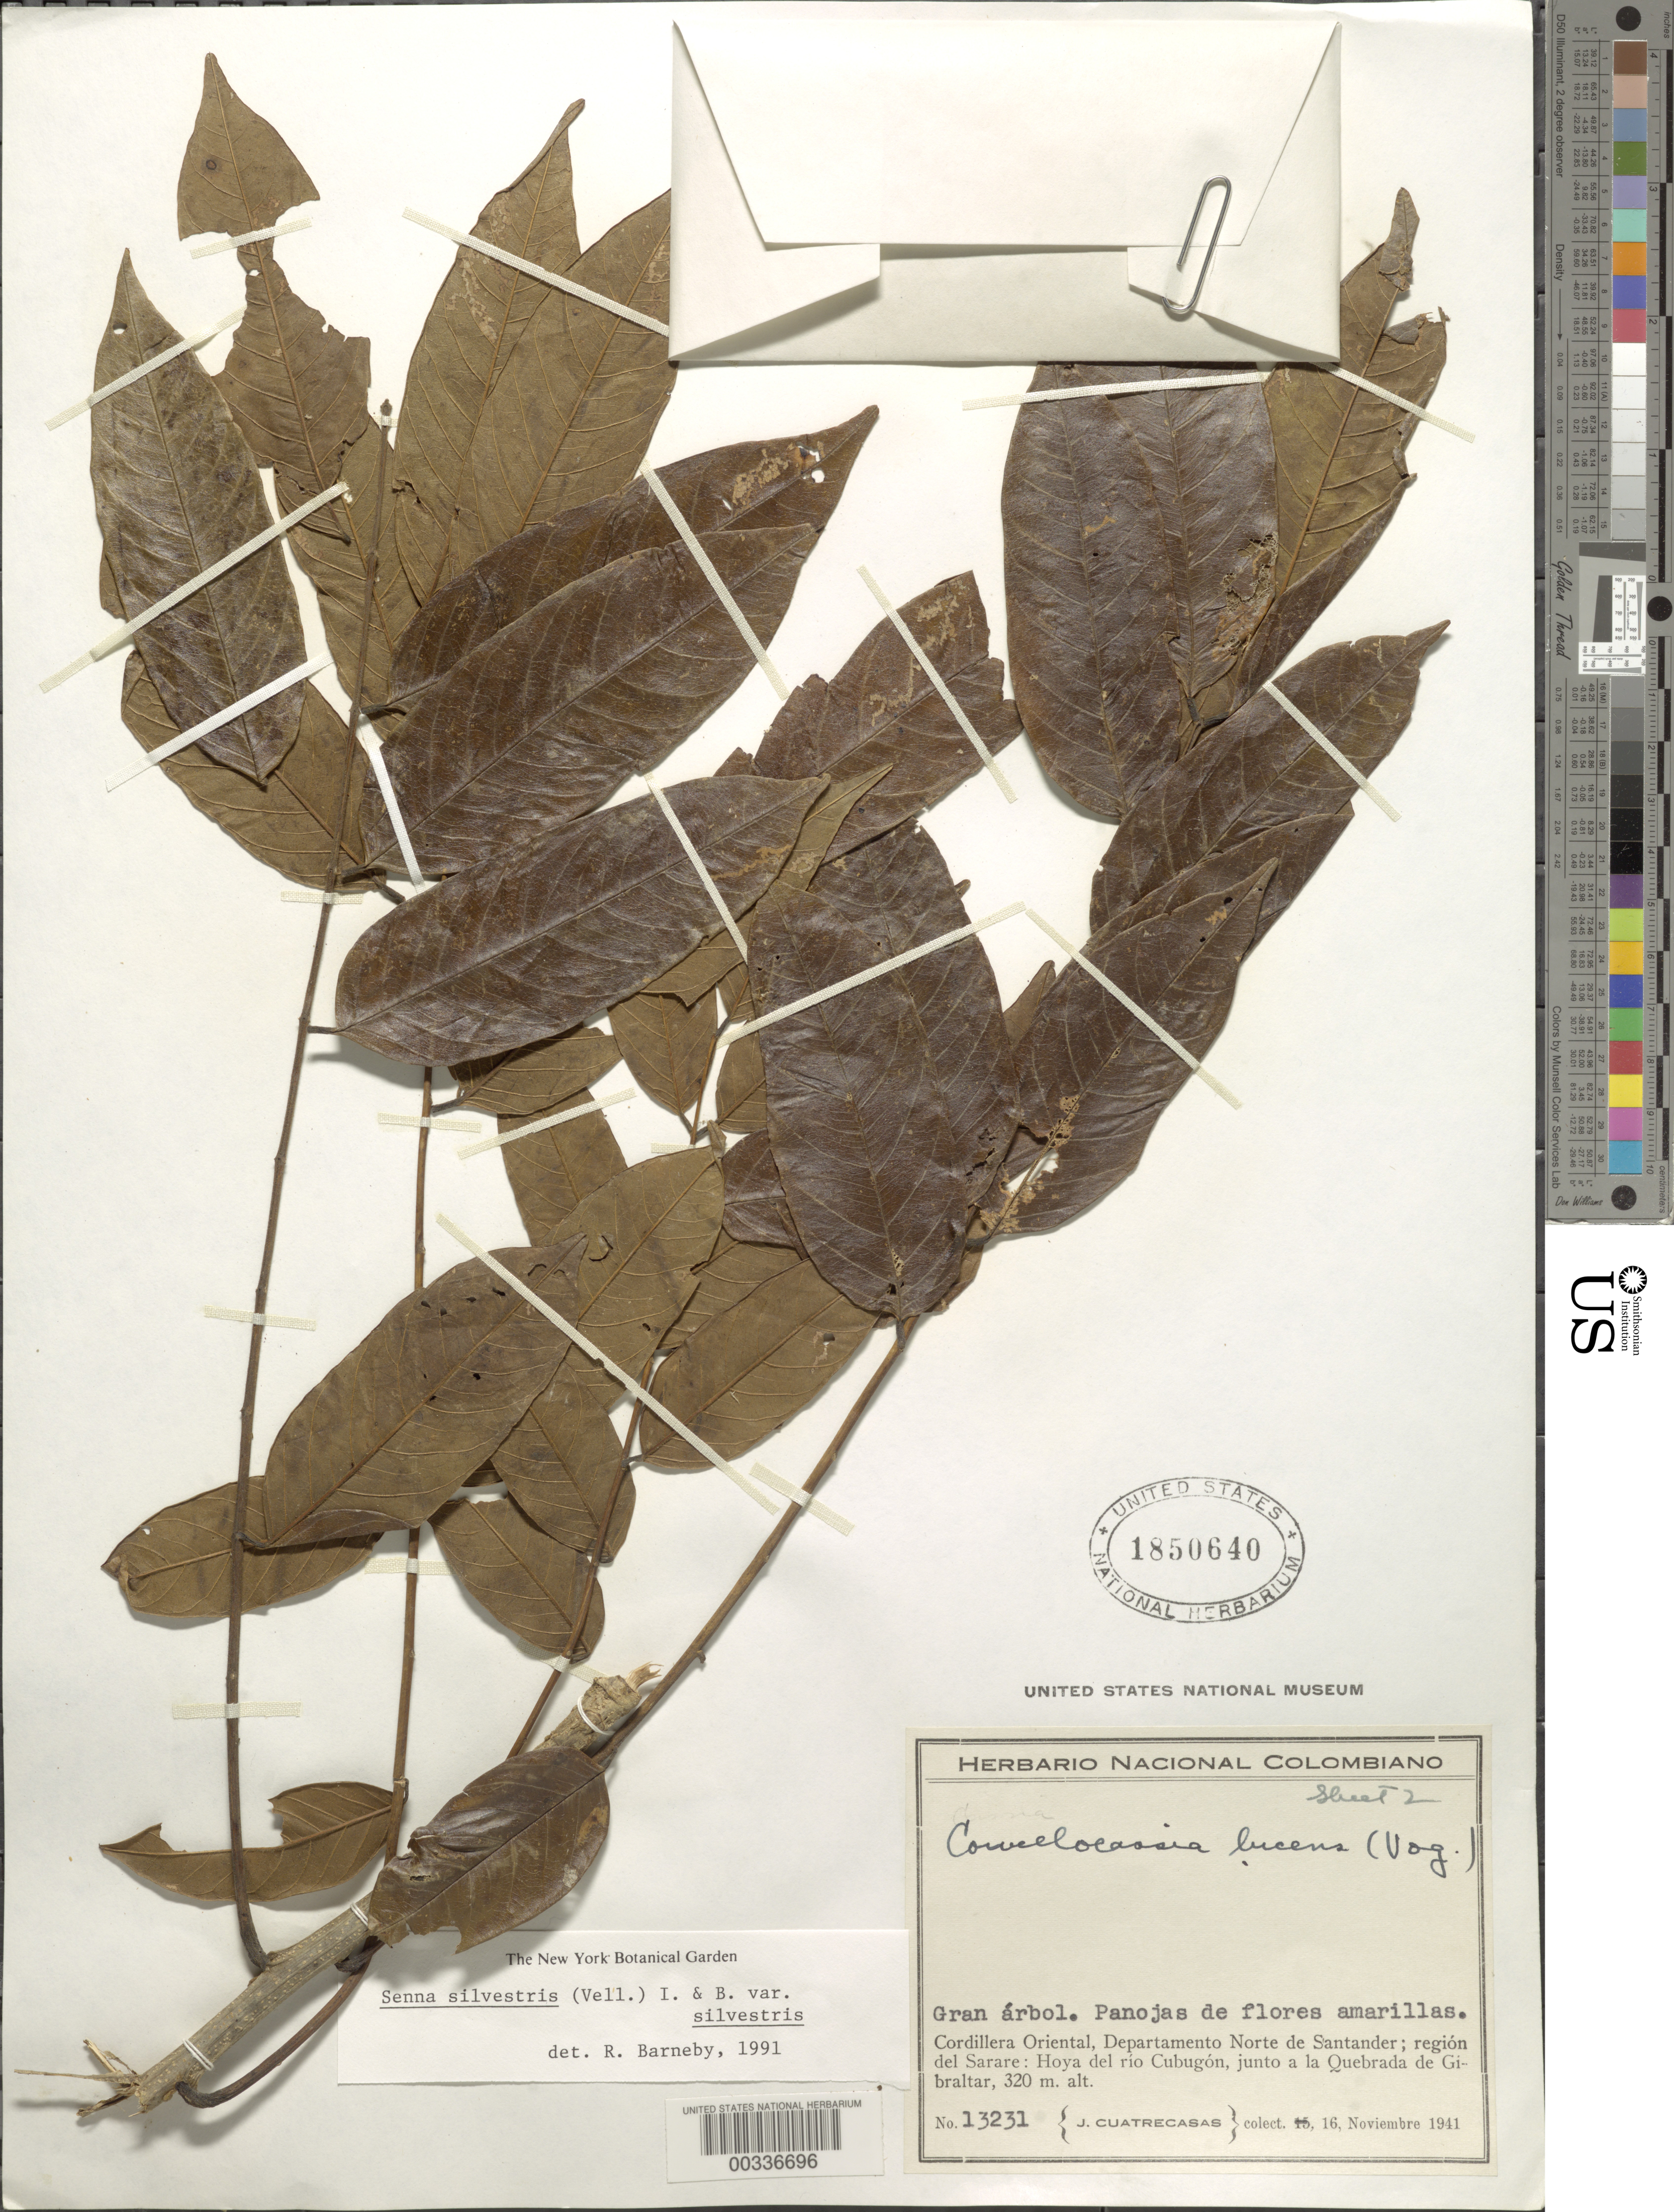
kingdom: Plantae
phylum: Tracheophyta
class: Magnoliopsida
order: Fabales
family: Fabaceae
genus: Senna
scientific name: Senna silvestris var. silvestris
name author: (Vell.) H.S. Irwin & Barneby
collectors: J. Cuatrecasas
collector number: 13231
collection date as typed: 16 Nov 1941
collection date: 1941-11-16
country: Colombia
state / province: Norte de Santander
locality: Cordillera Oriental; Sarare region; Hoya del Rio Cubugon, near Quebrada de Gilbraltar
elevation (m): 320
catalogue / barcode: US 1850640